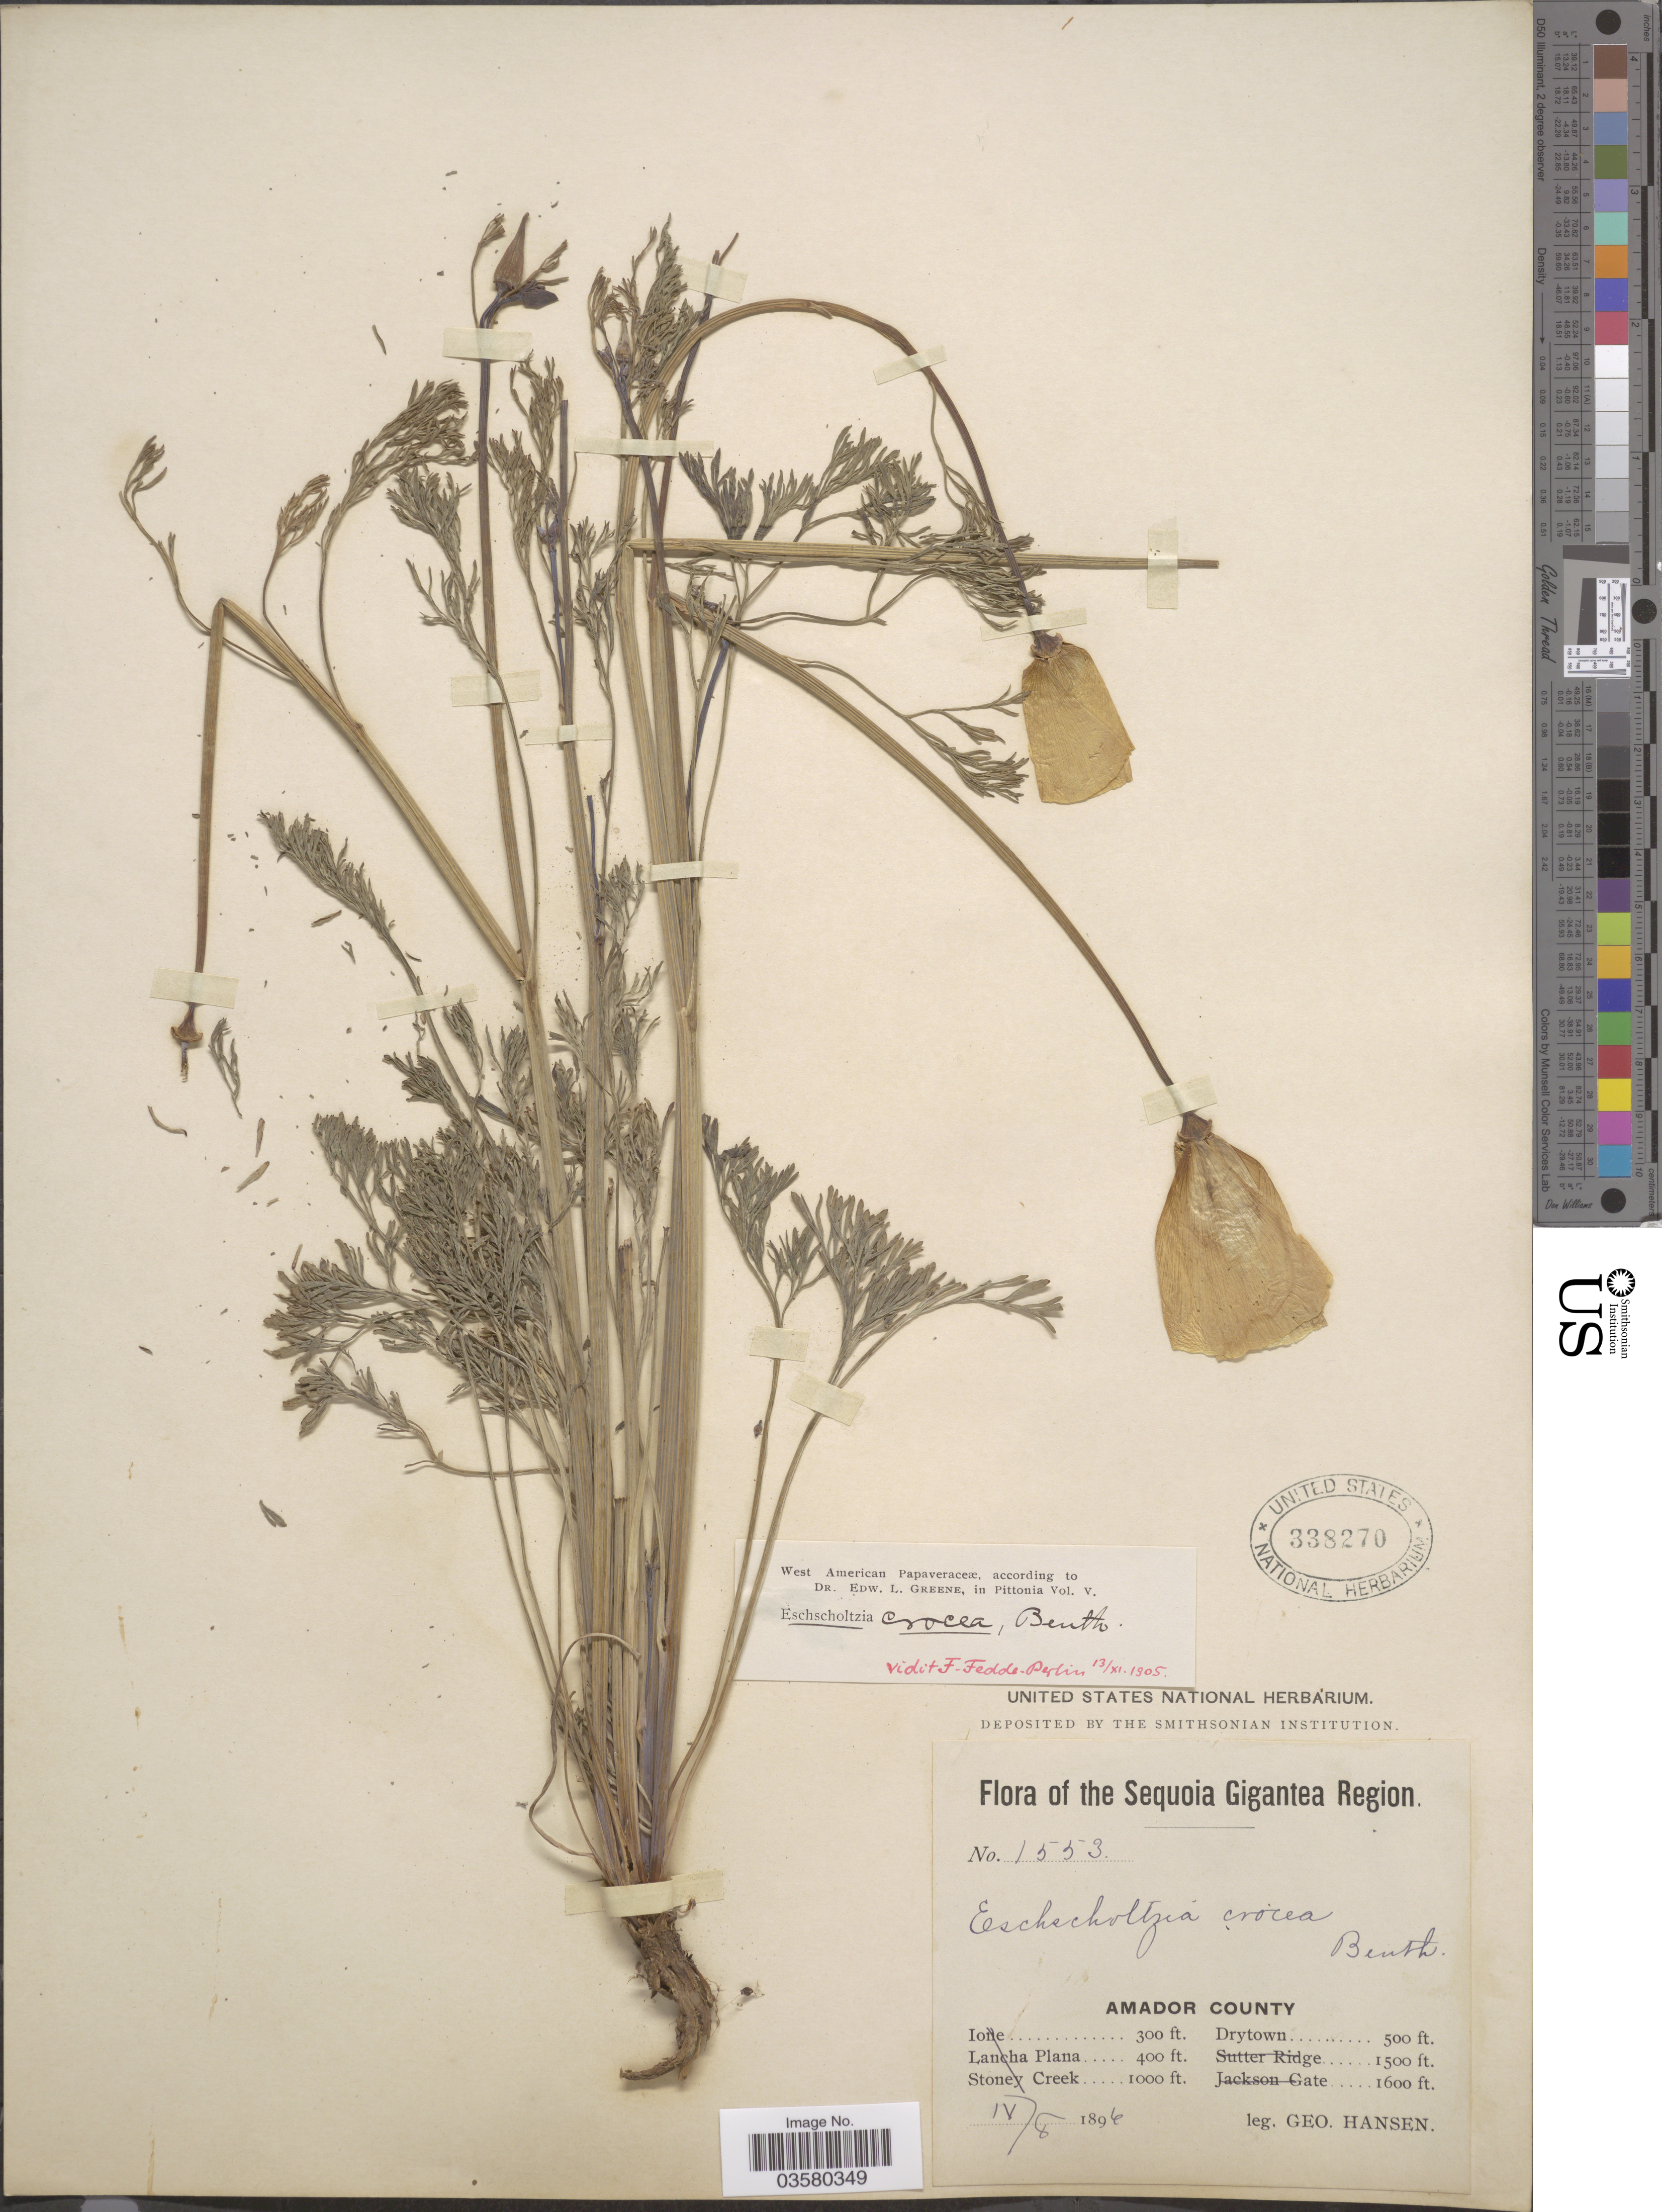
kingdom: Plantae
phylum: Tracheophyta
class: Magnoliopsida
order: Ranunculales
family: Papaveraceae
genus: Eschscholzia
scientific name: Eschscholzia crocea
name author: Benth.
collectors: G. Hansen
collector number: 1553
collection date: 1896-04-08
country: United States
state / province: California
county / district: Amador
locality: The Sequoia Gigantea Region. Amador County. Drytown.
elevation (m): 152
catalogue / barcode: US 338270